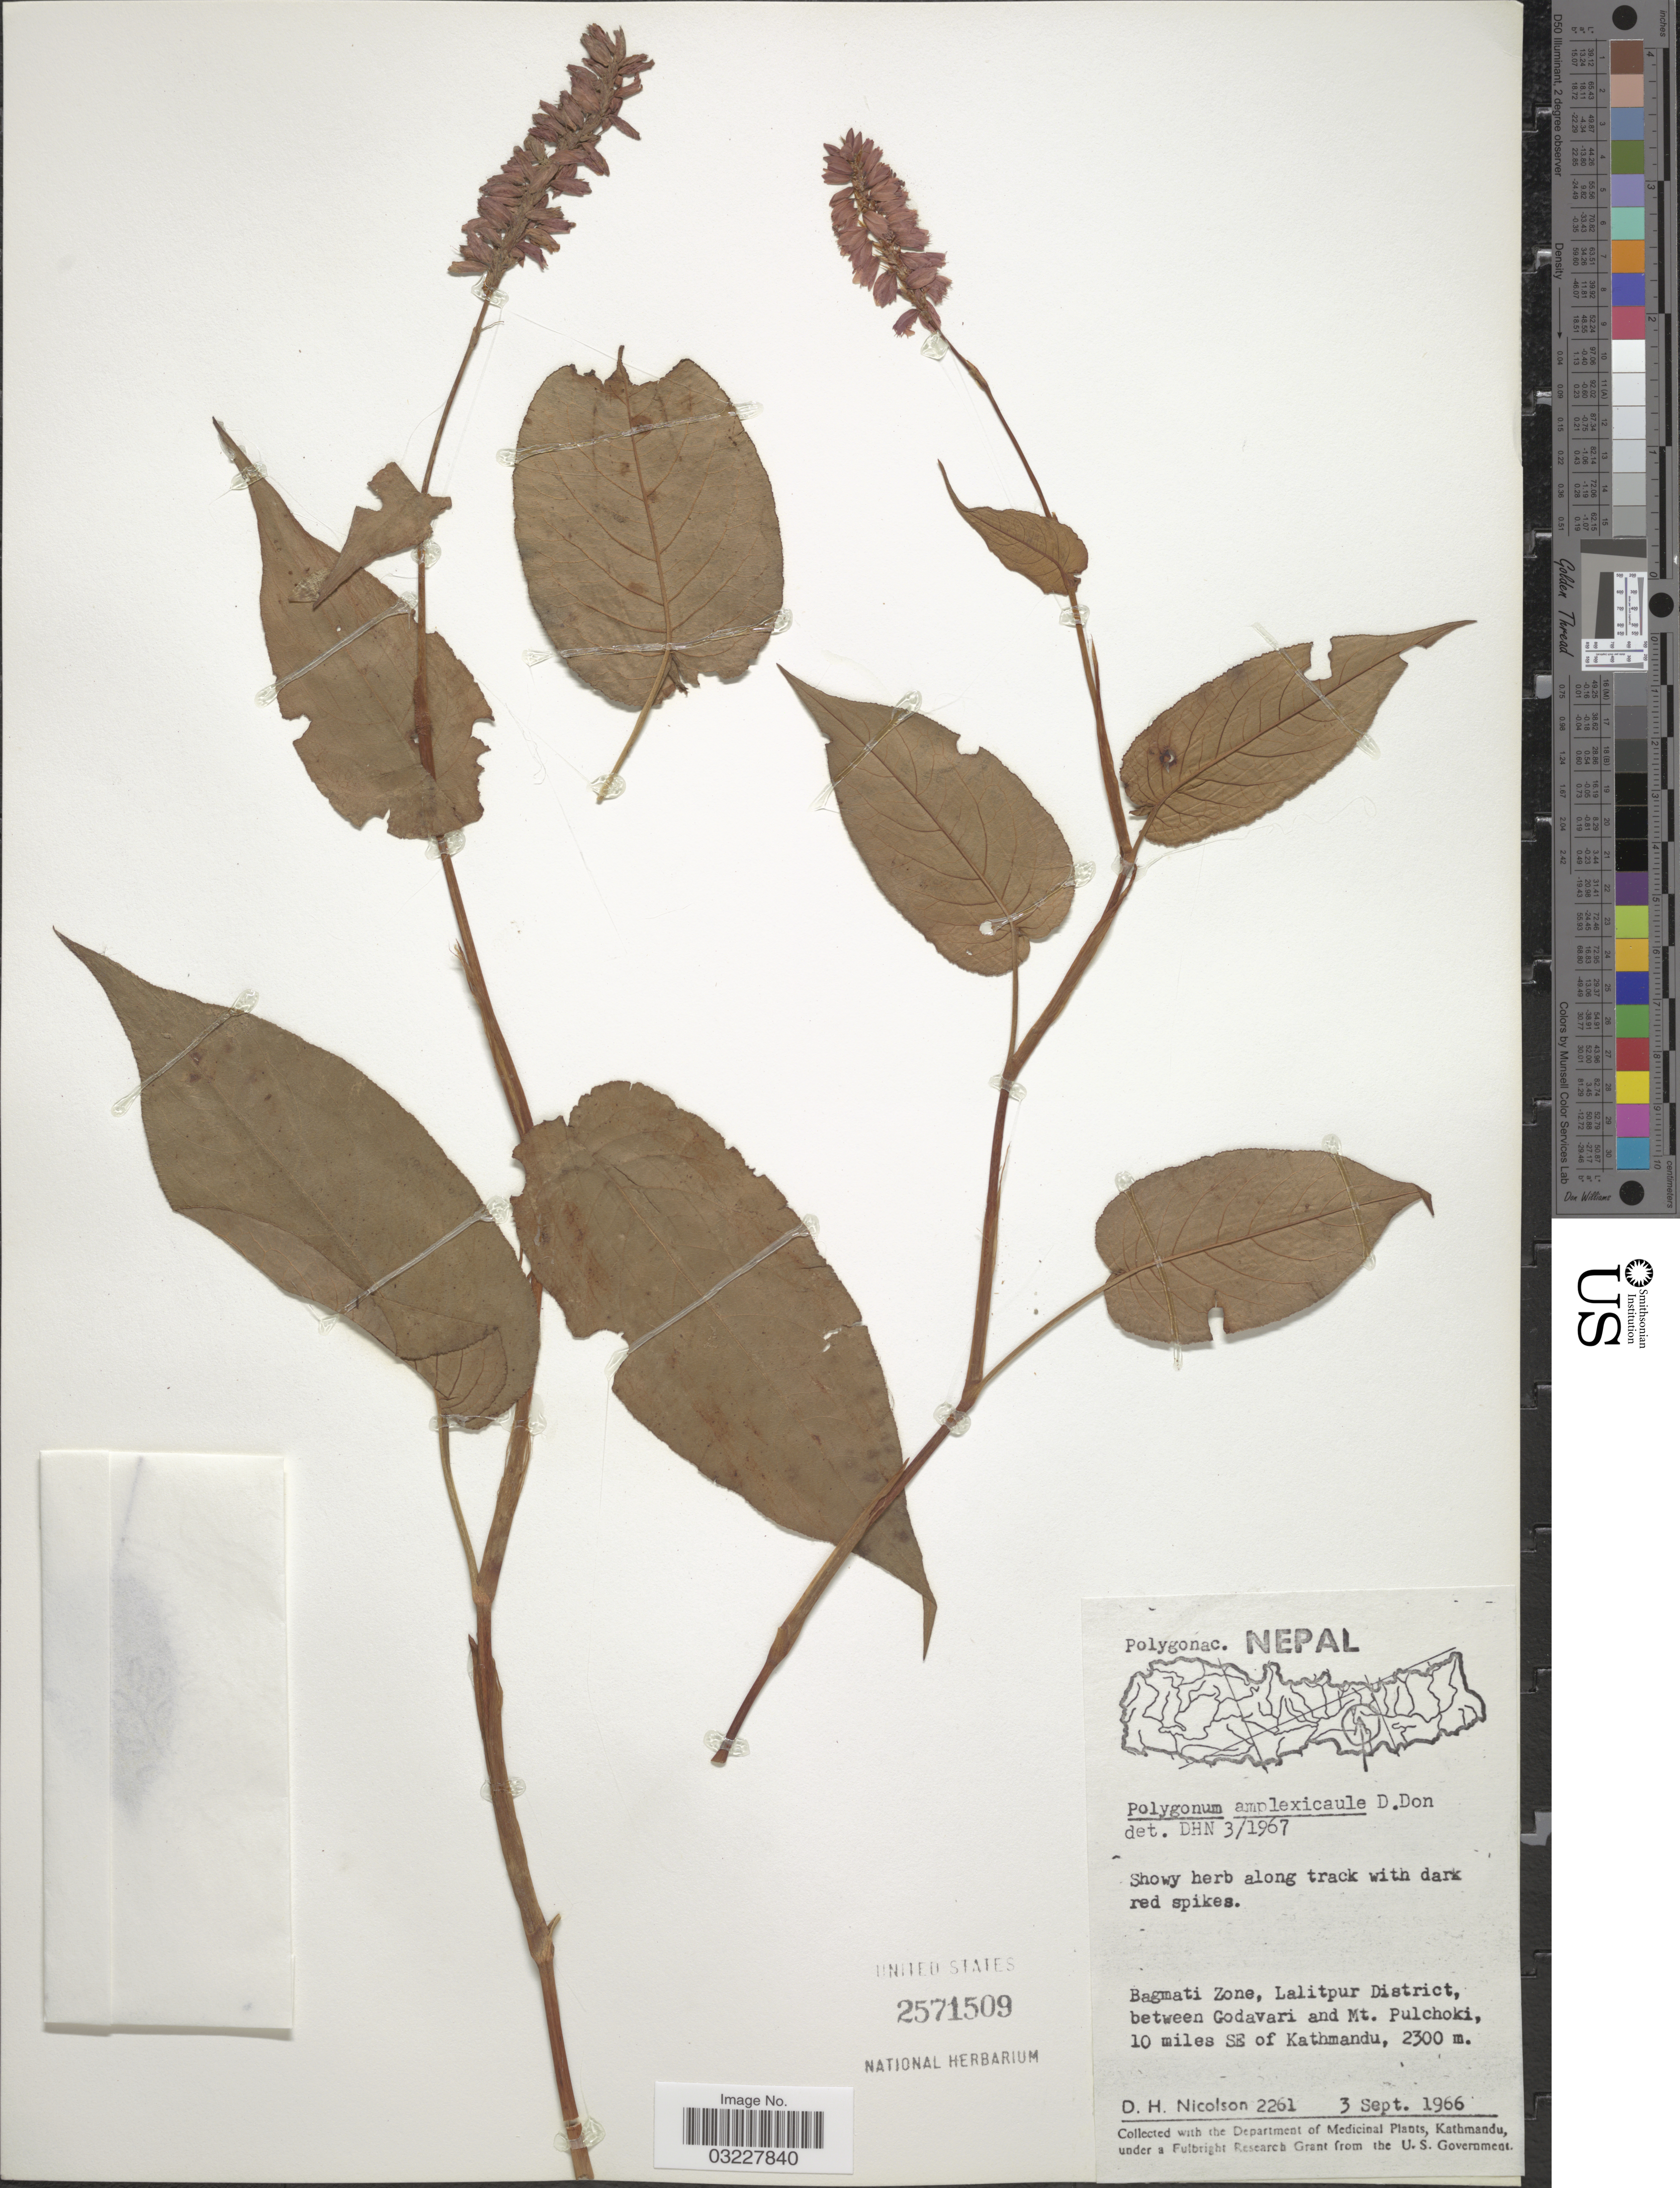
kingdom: Plantae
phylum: Tracheophyta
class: Magnoliopsida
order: Caryophyllales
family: Polygonaceae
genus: Bistorta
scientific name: Bistorta amplexicaulis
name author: (D. Don) Greene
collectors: D. H. Nicolson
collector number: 2261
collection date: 1966-09-03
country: Nepal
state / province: Bagmati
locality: Bagmati Zone, Lalitpur District, between Godavari and Mt. Pulchoki, 10 miles SE of Kathmandu.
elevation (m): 2300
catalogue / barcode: US 2571509